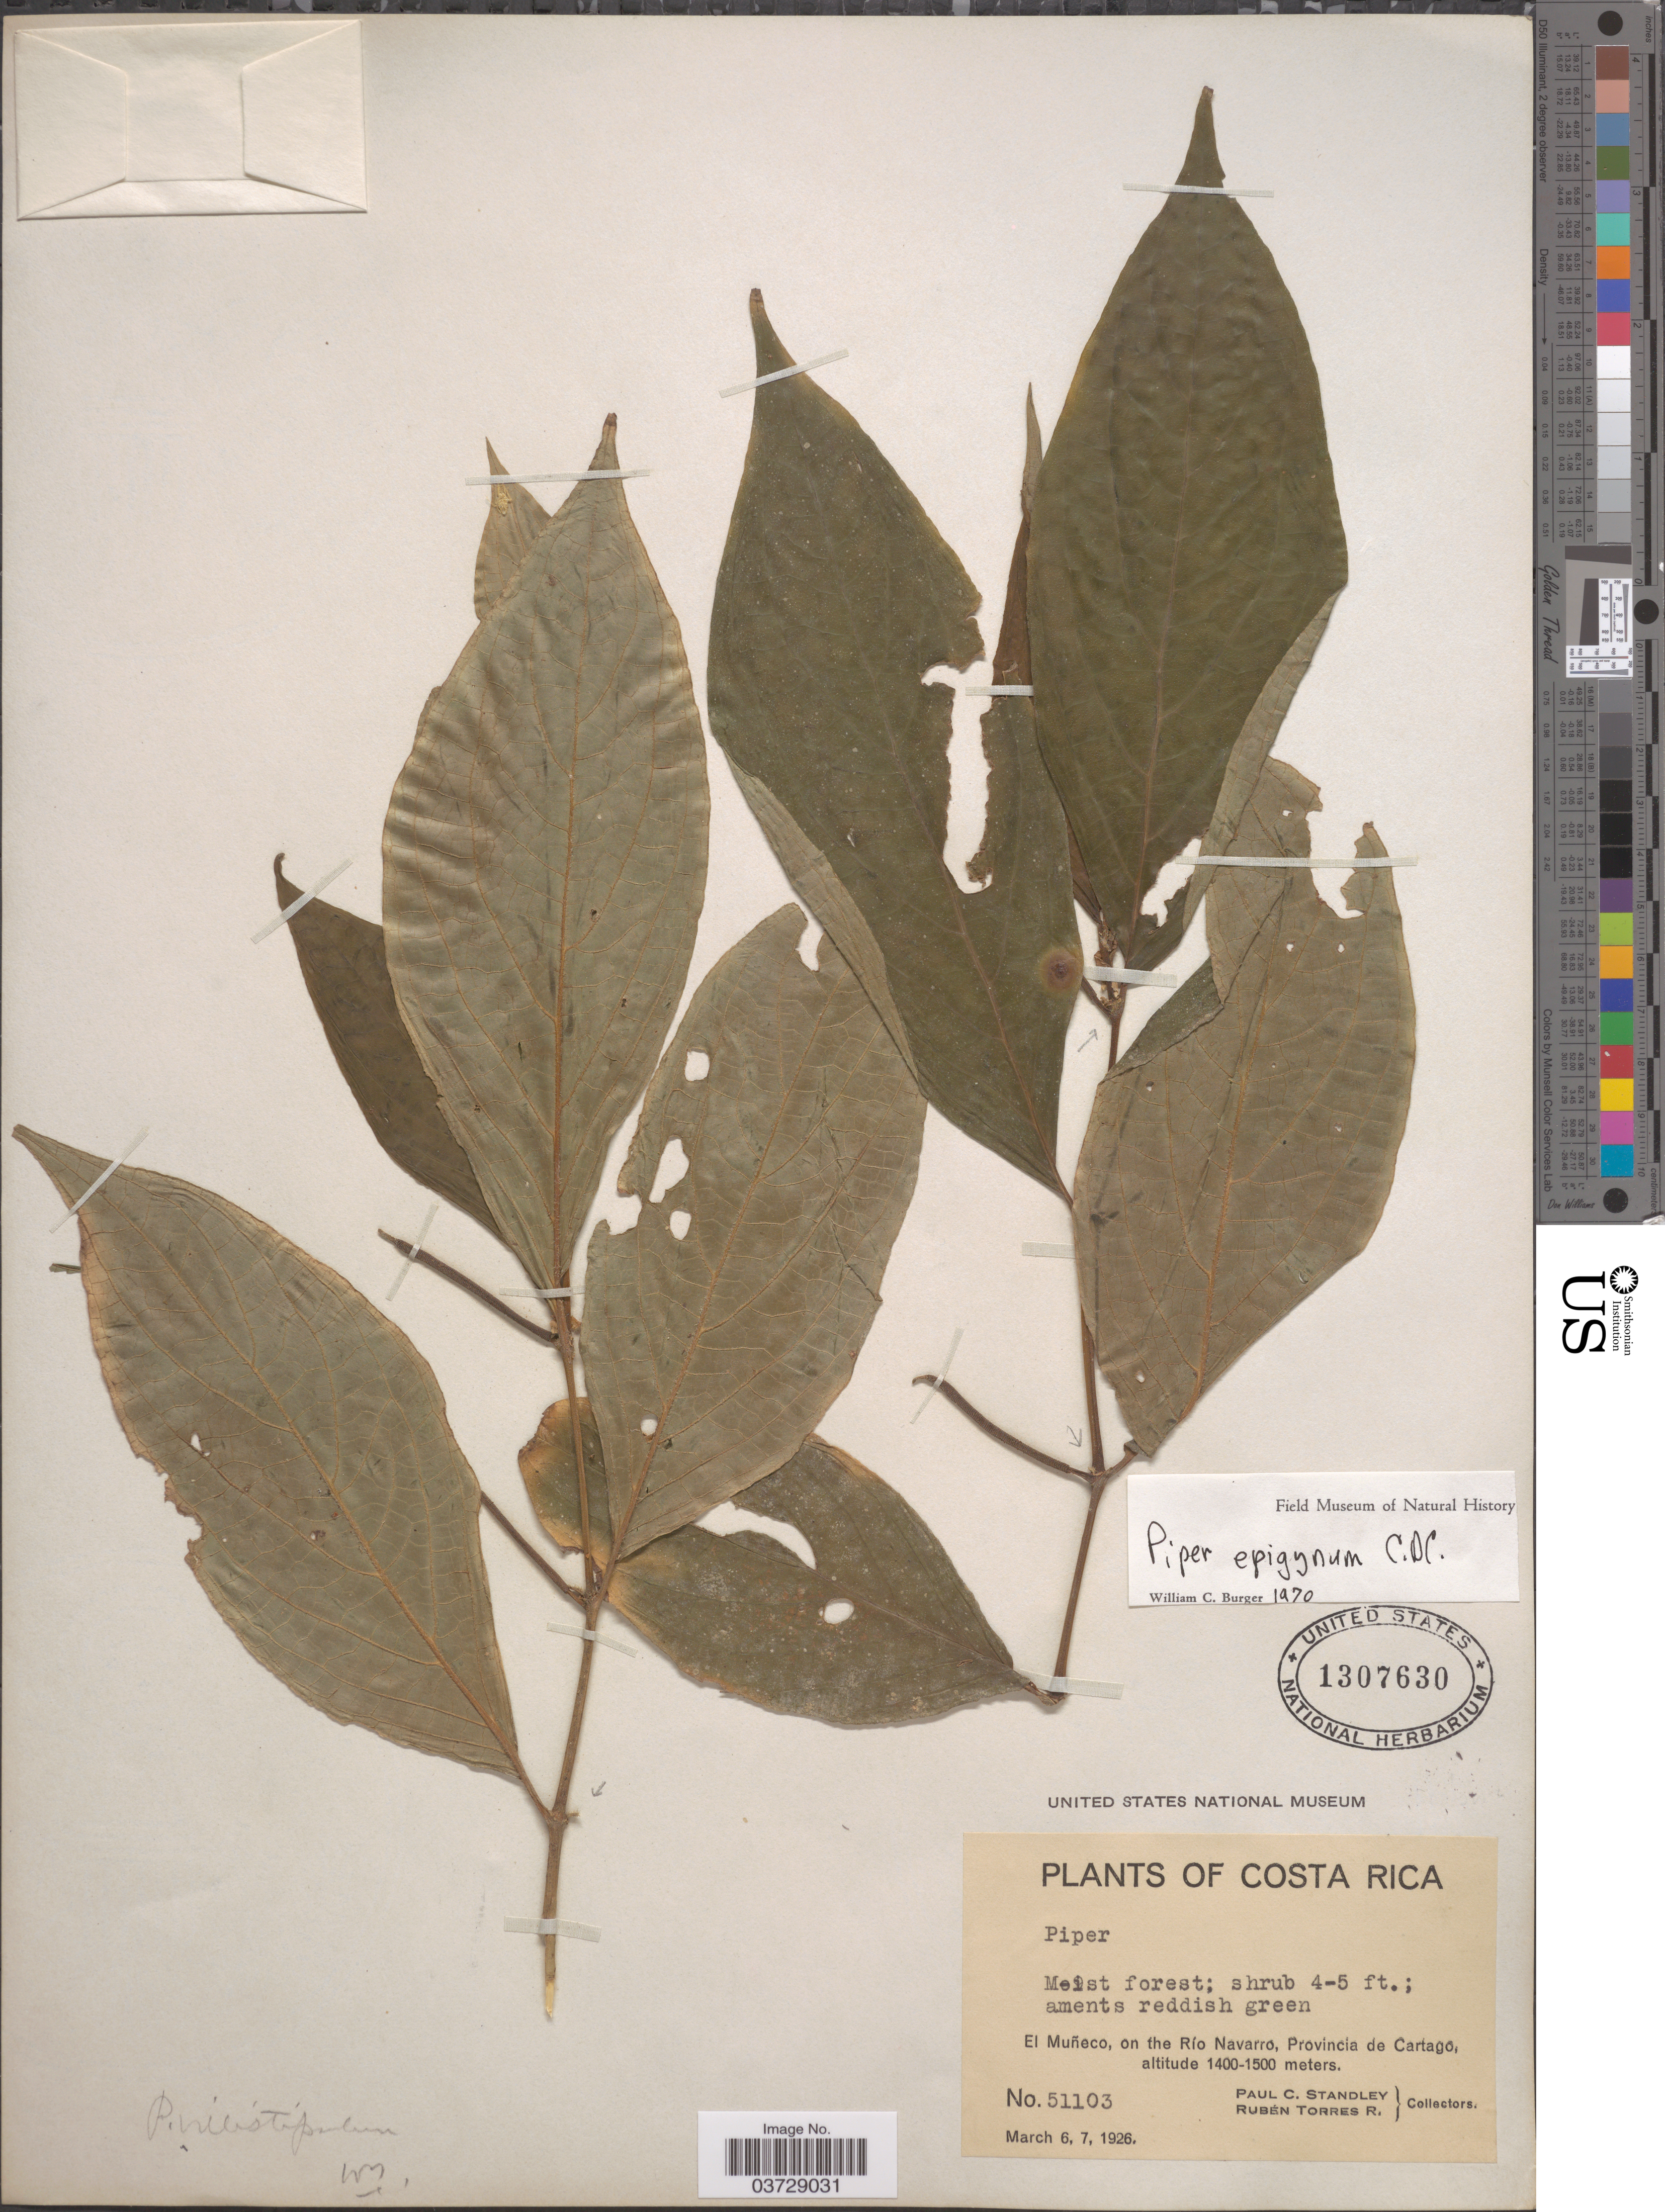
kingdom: Plantae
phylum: Tracheophyta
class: Magnoliopsida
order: Piperales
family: Piperaceae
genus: Piper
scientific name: Piper epigynium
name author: C. DC.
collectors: P. C. Standley & R. Torres Rojas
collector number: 51103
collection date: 1926-03-06/1926-03-07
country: Costa Rica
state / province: Cartago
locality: El Muñeco, on the Río Navarro.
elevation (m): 1400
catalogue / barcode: US 1307630